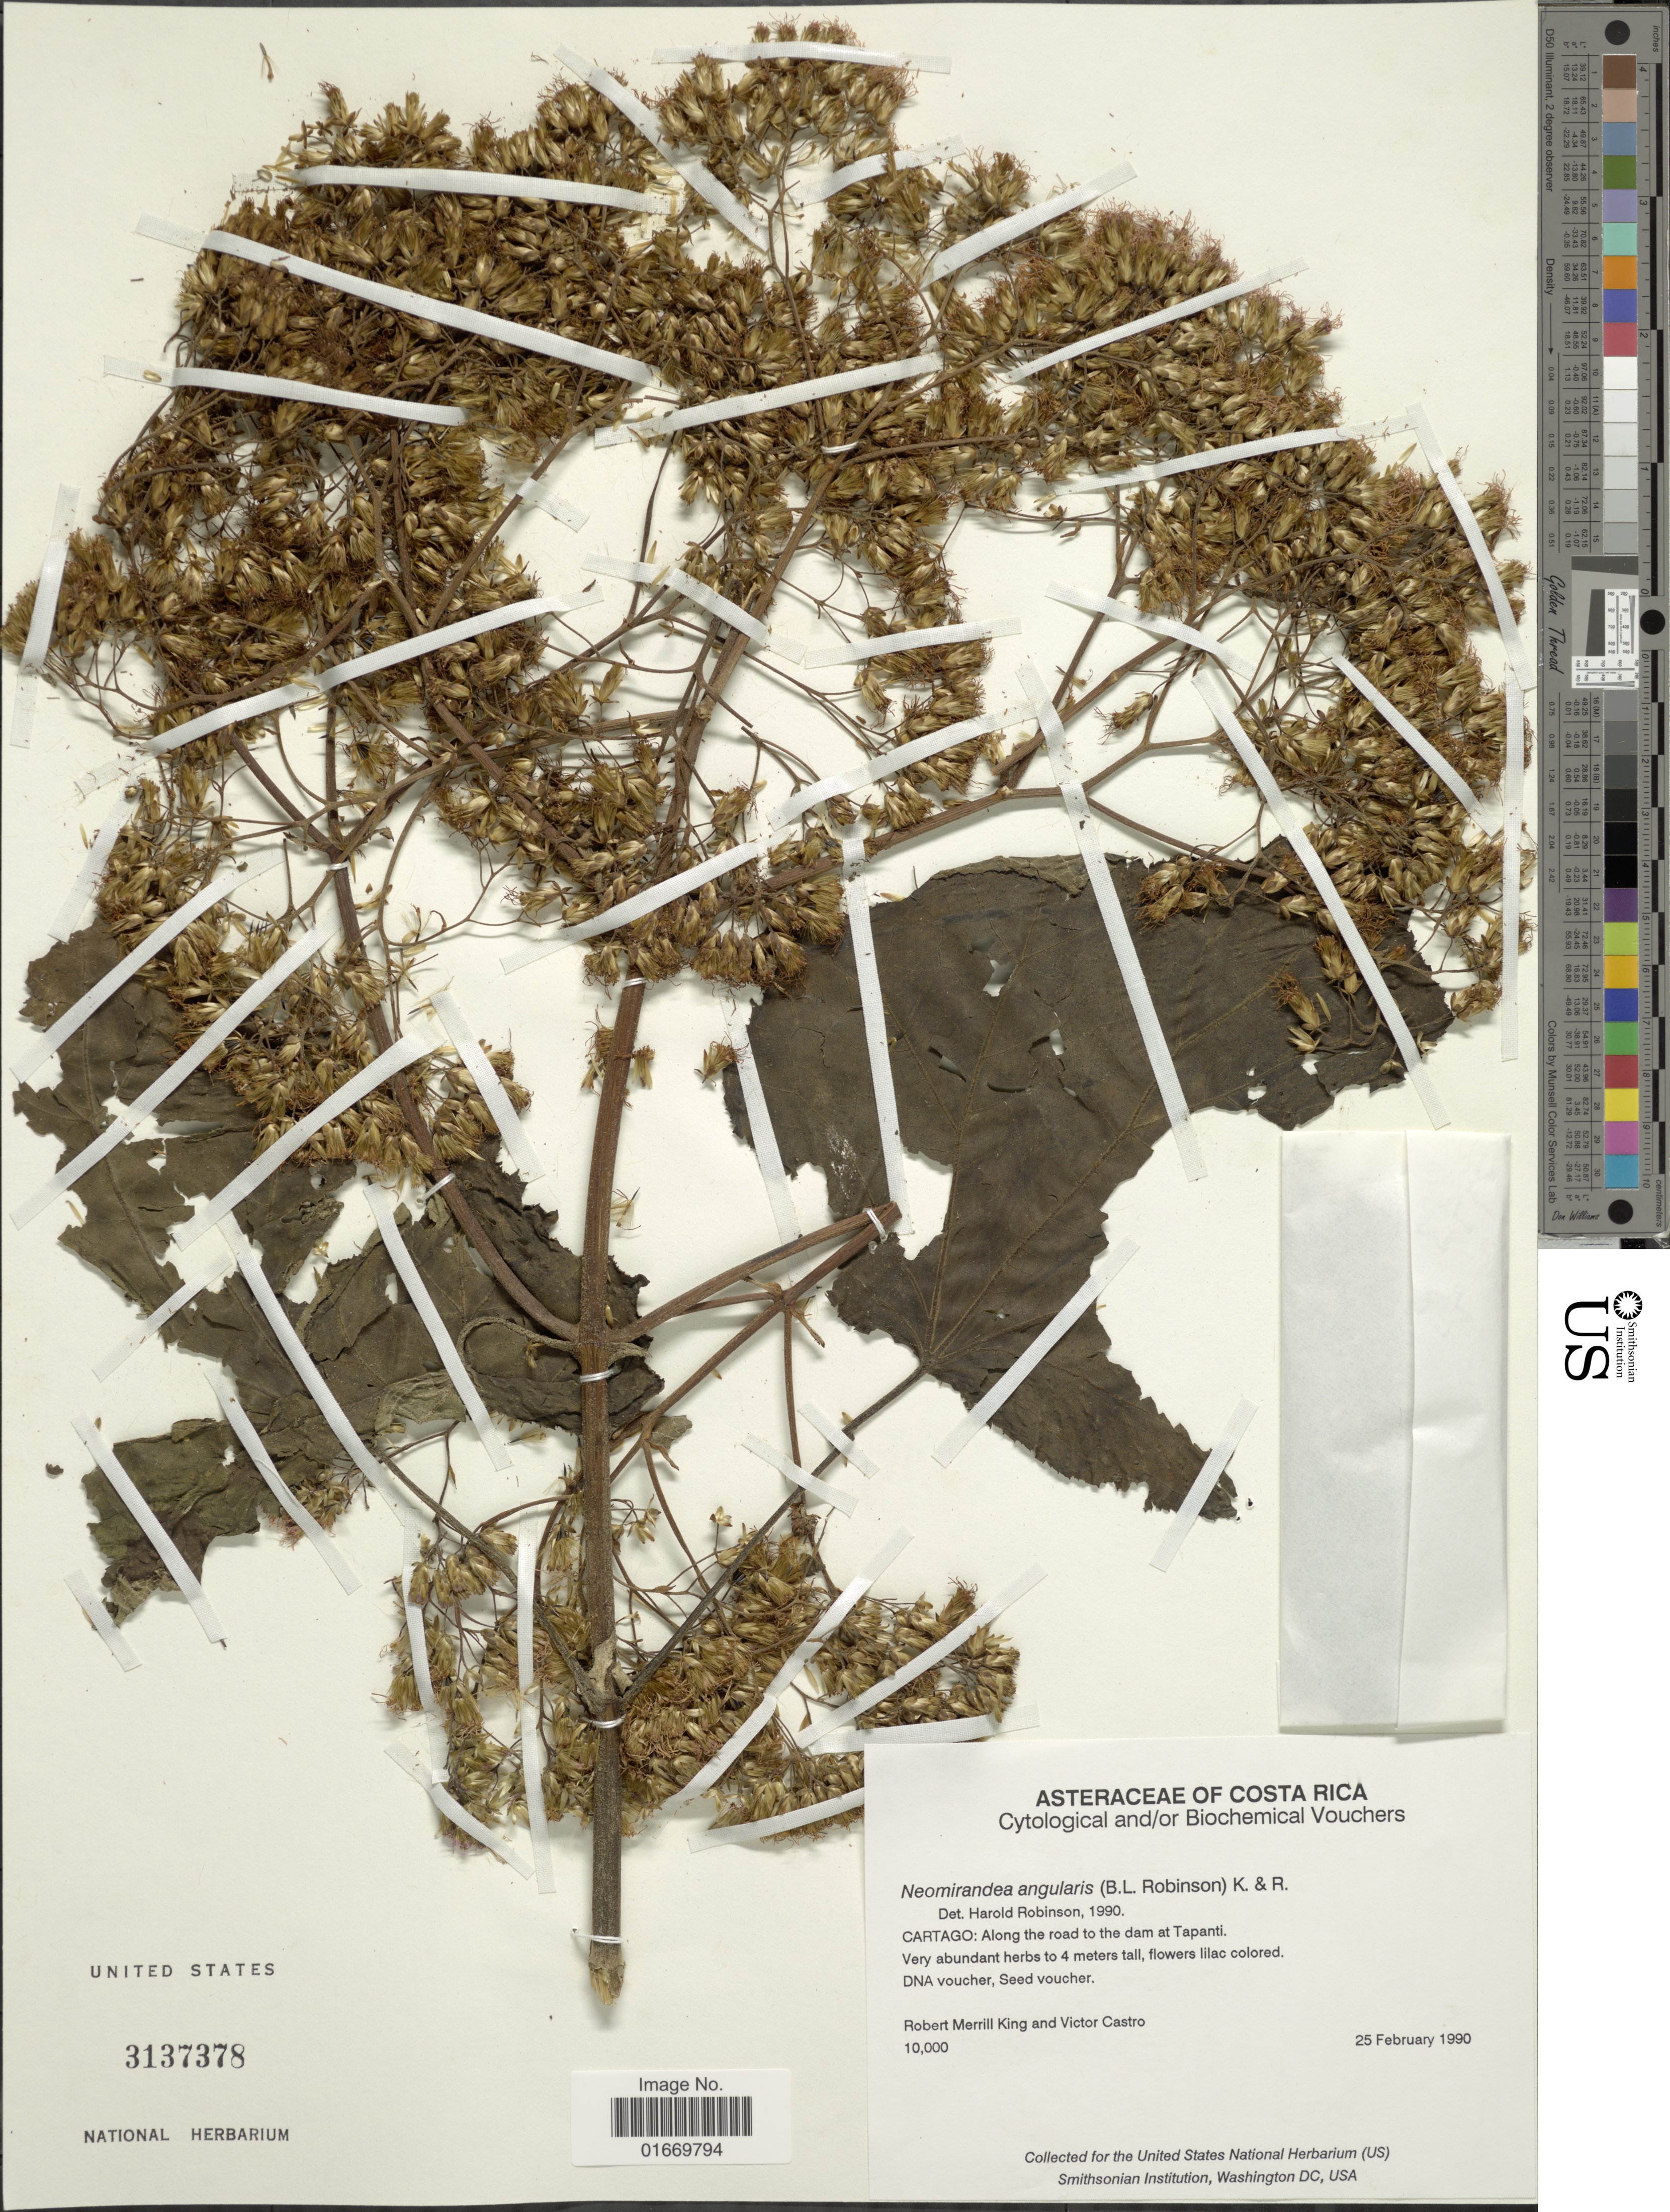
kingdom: Plantae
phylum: Tracheophyta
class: Magnoliopsida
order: Asterales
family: Asteraceae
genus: Neomirandea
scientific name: Neomirandea angularis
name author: (B.L. Rob.) R.M. King & H. Rob.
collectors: R. M. King & V. Castro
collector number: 10000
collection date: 1990-02-25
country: Costa Rica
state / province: Cartago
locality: Along the road to the dam at Tapanti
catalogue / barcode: US 3137378